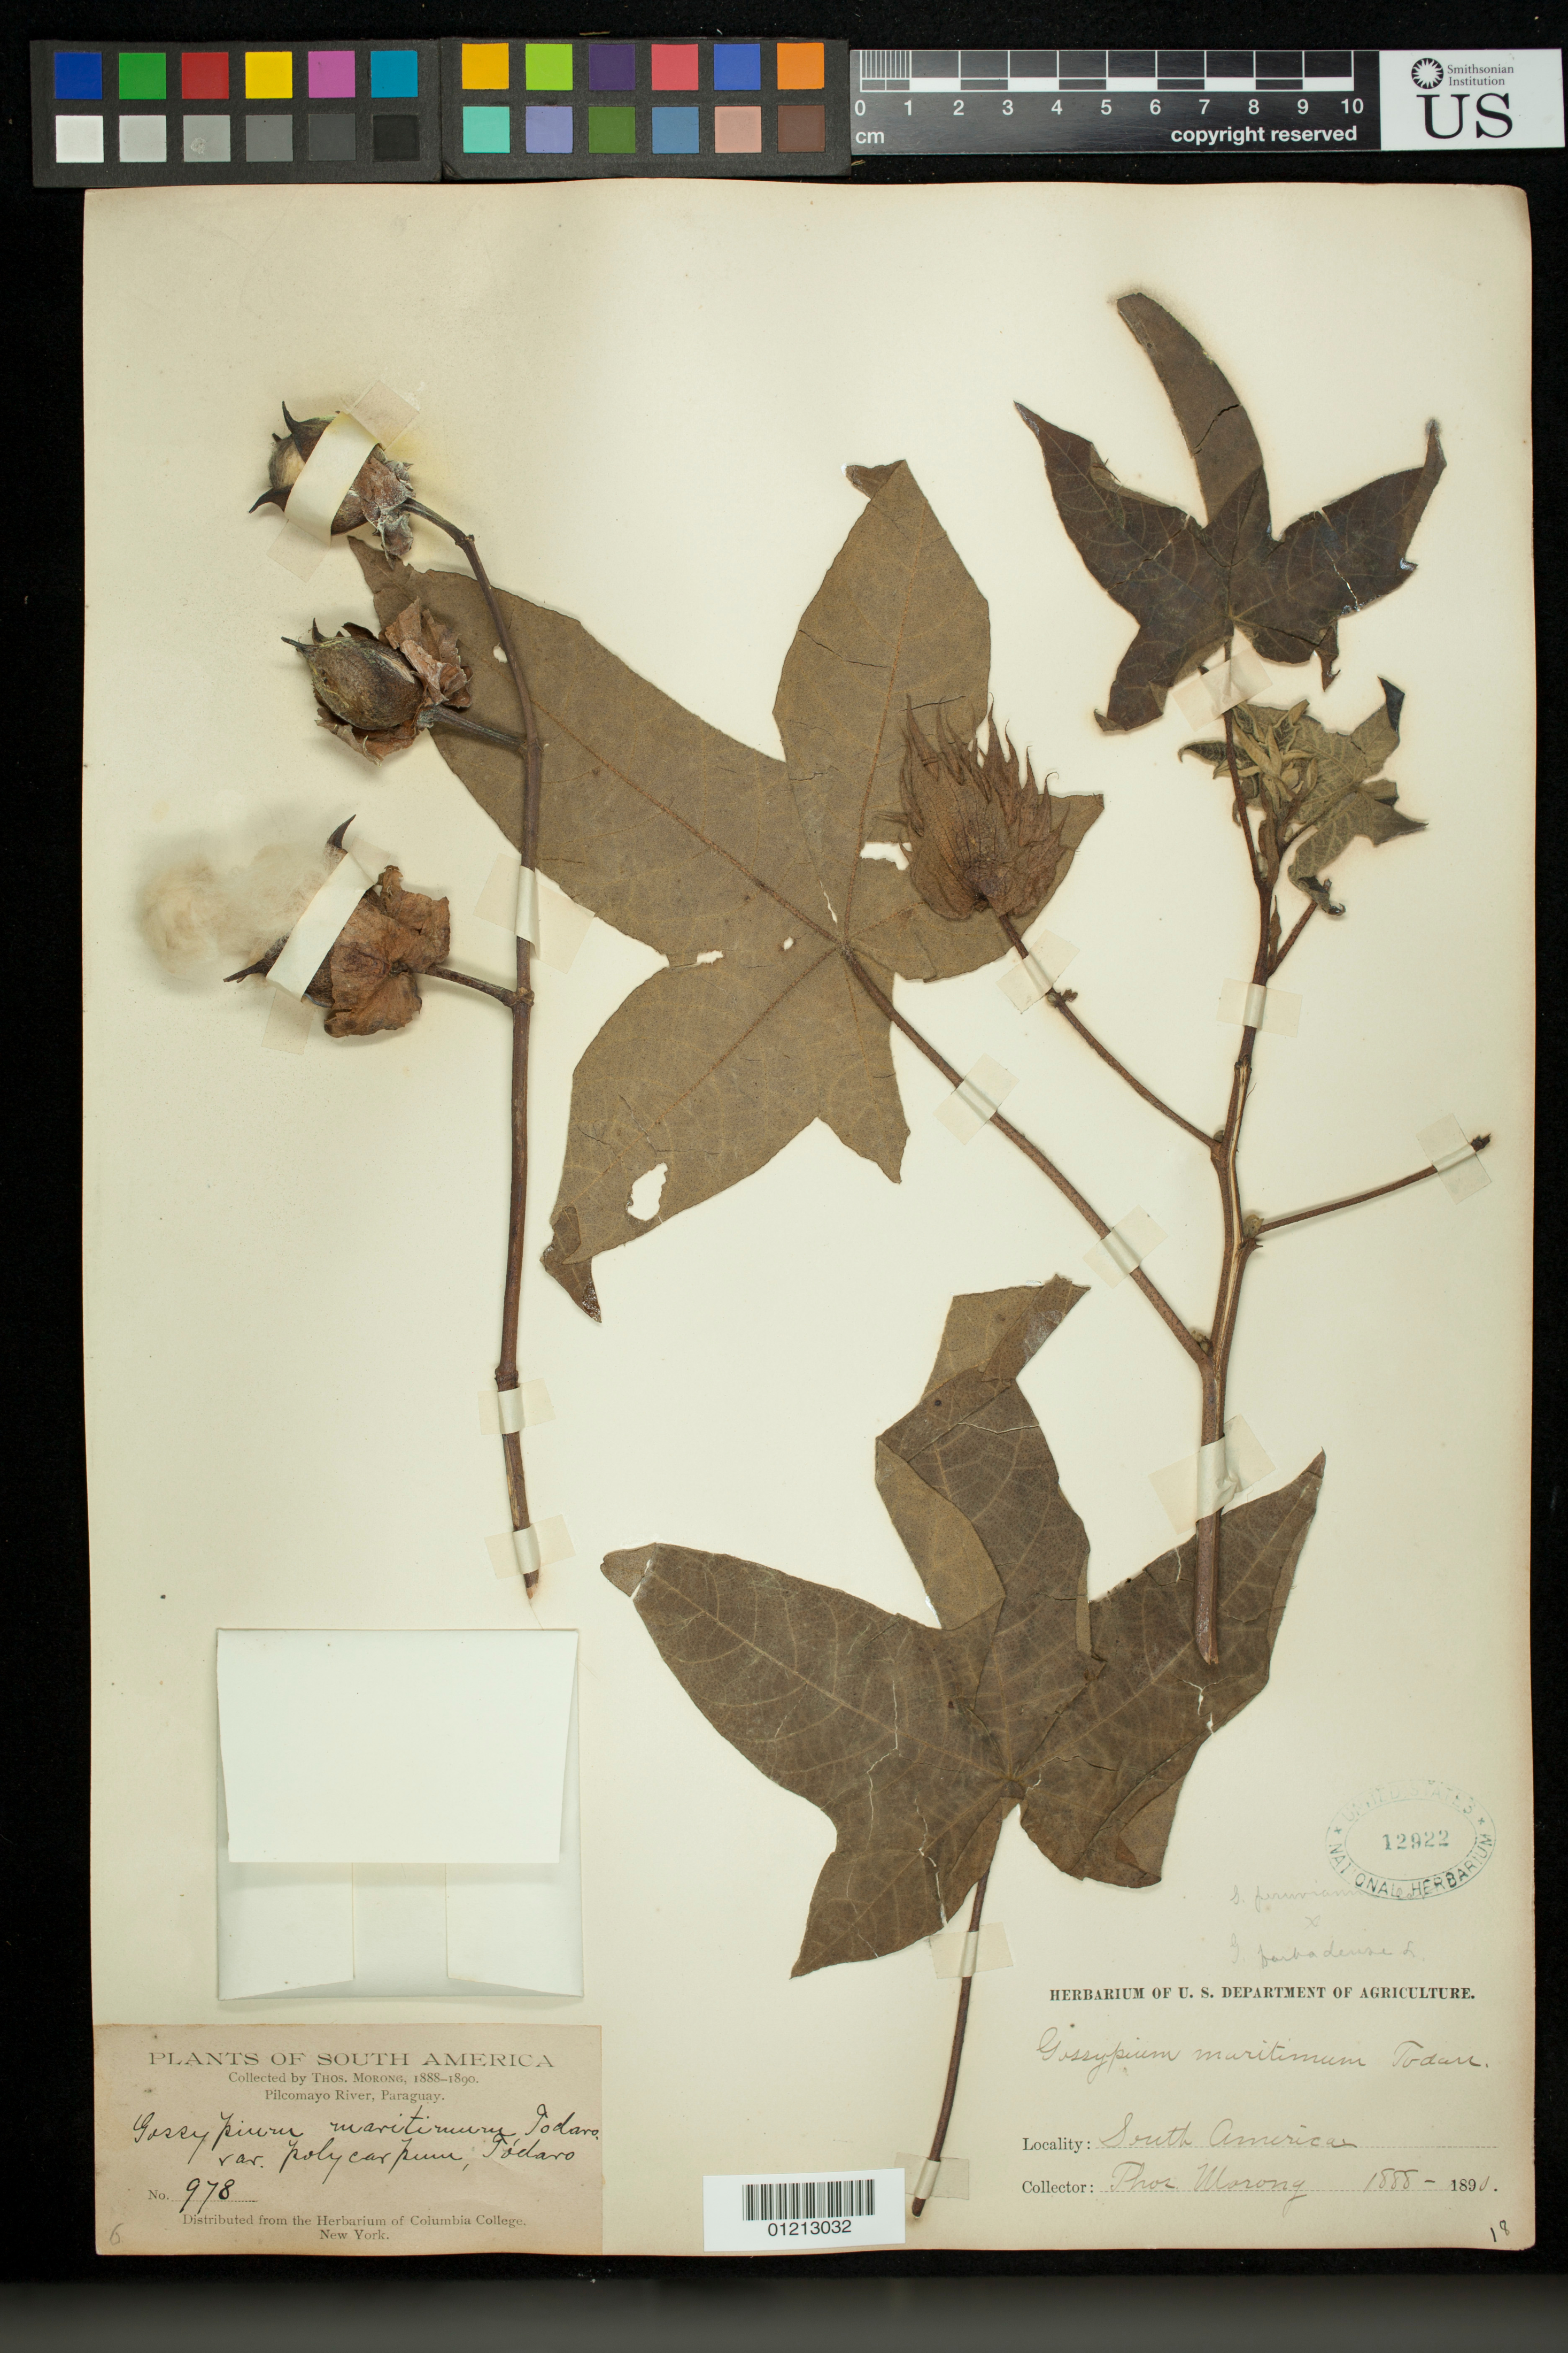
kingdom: Plantae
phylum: Tracheophyta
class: Magnoliopsida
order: Malvales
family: Malvaceae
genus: Gossypium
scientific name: Gossypium peruvianum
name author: Cav.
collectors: T. Morong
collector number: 978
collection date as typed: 1888 - 1890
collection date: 1888/1890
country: Paraguay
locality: Pilcomayo River.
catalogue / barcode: US 12922